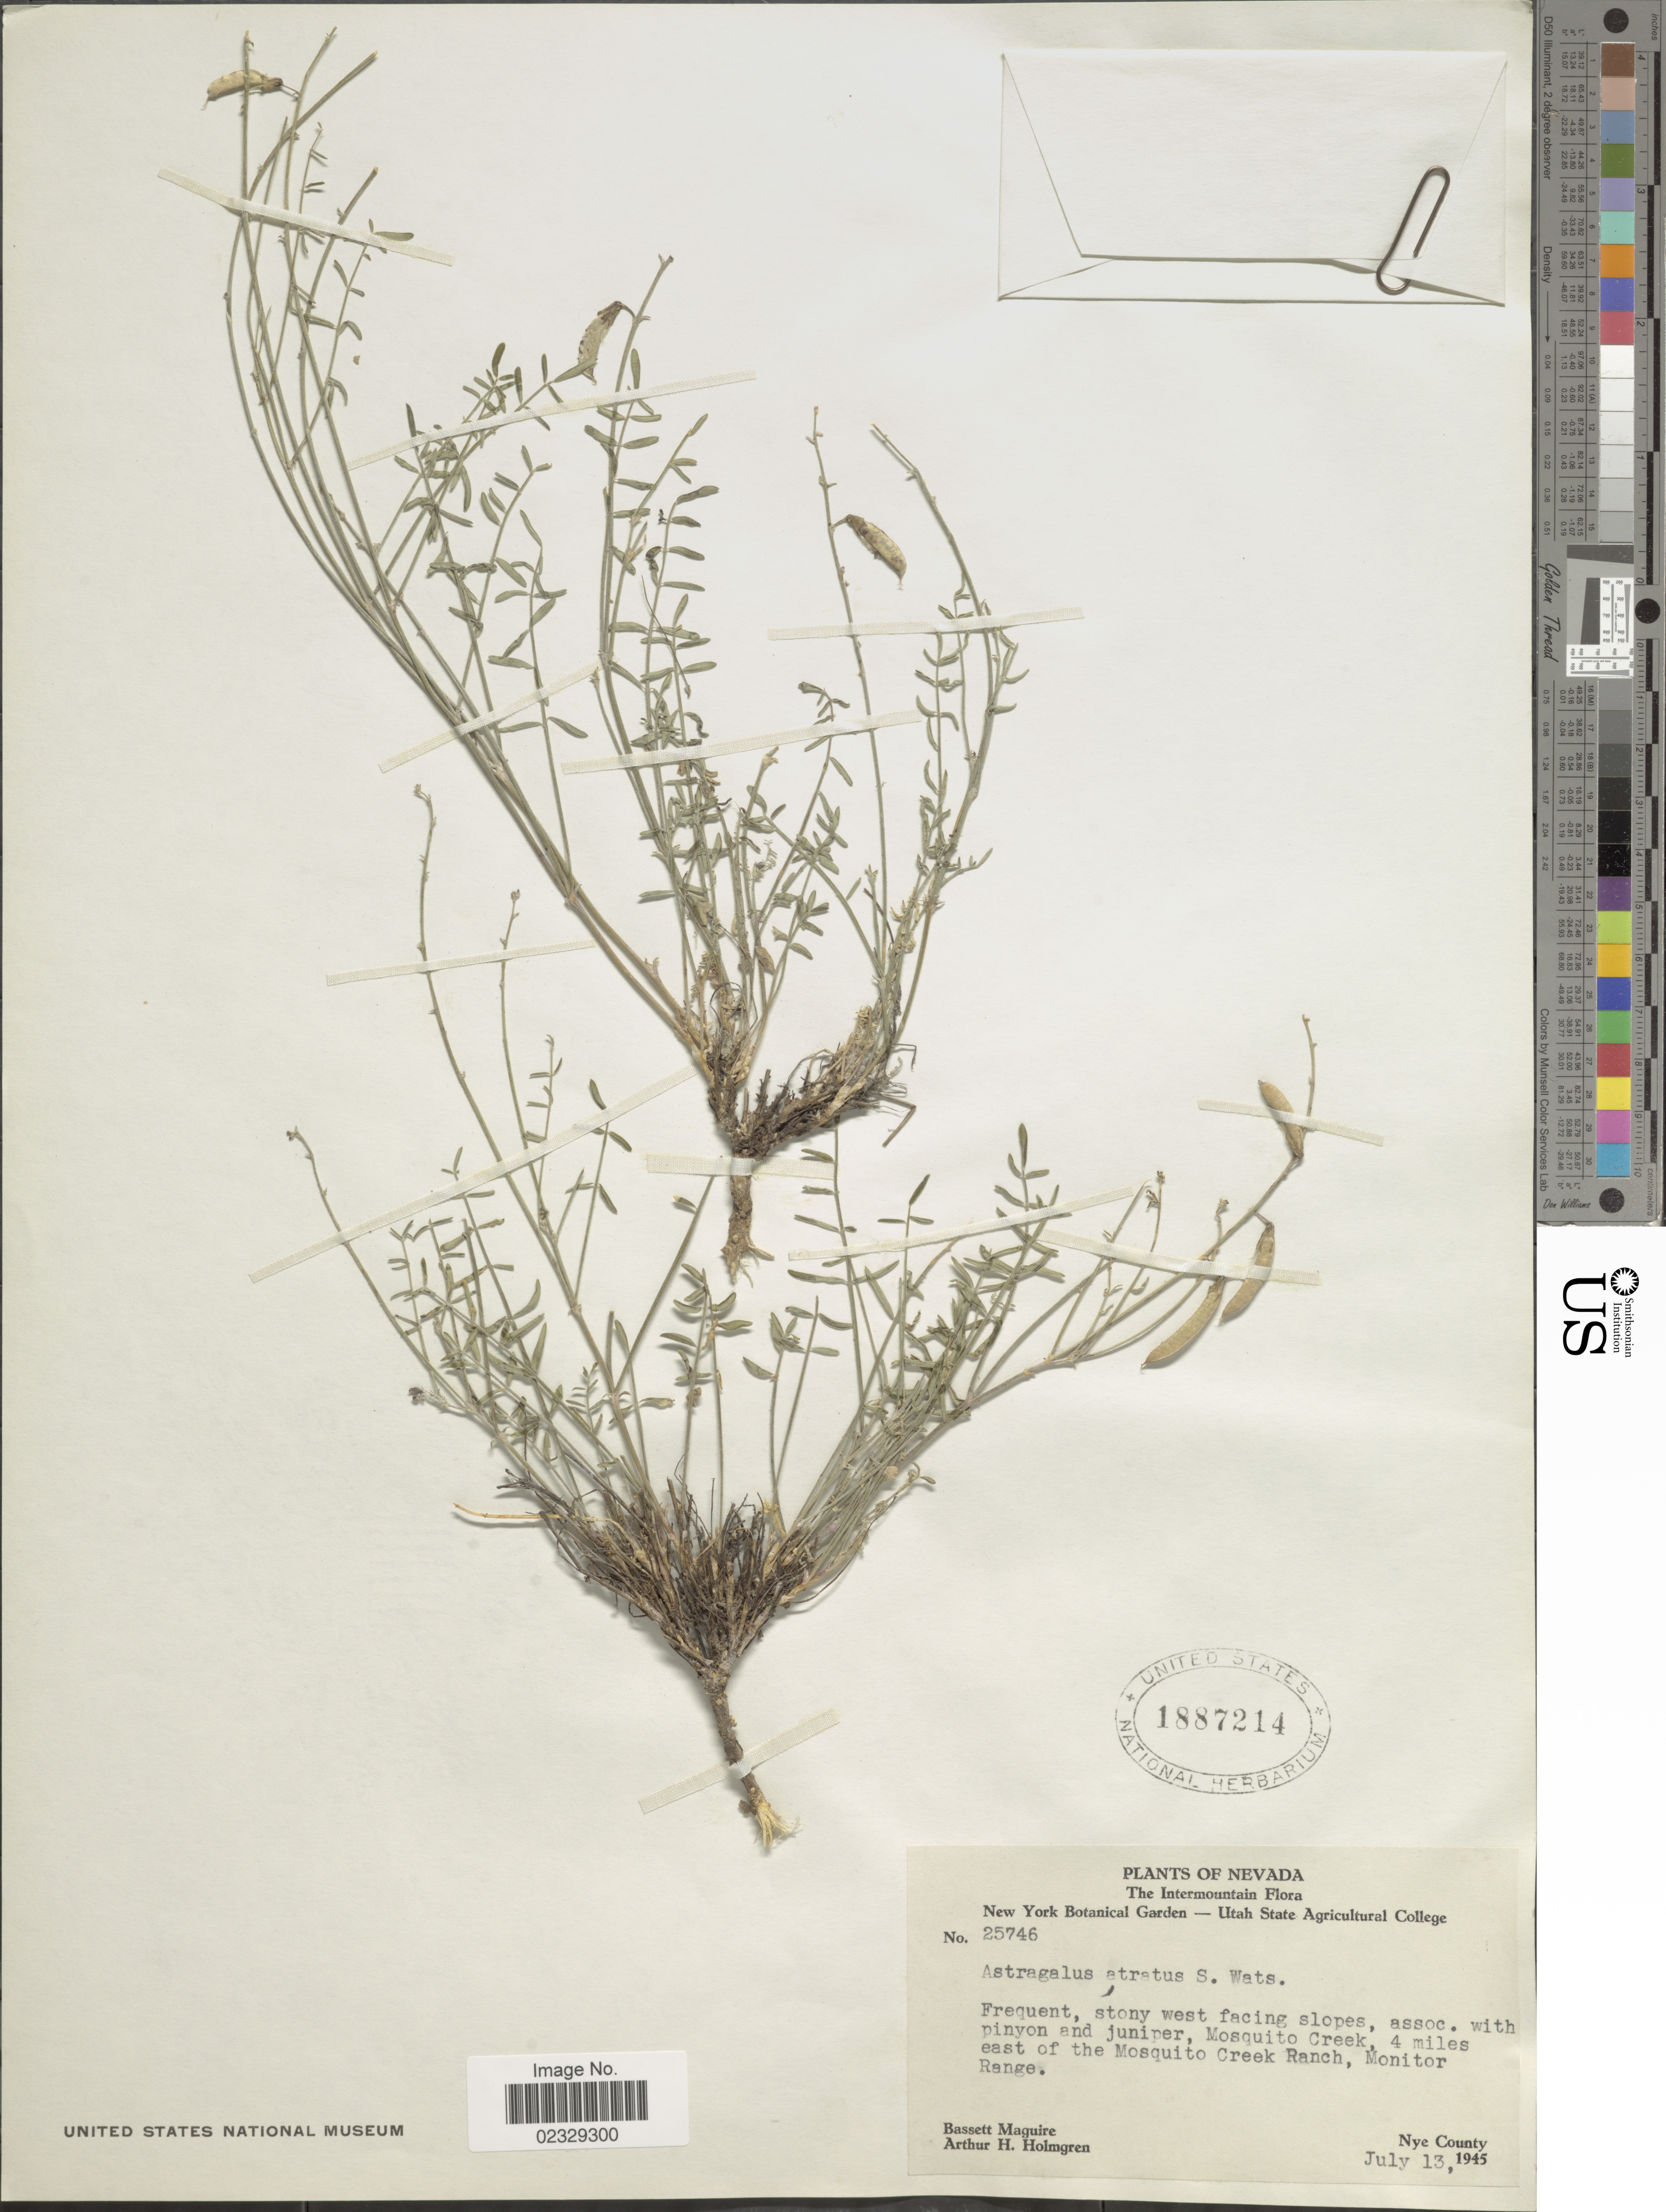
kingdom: Plantae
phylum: Tracheophyta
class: Magnoliopsida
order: Fabales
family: Fabaceae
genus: Astragalus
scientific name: Astragalus atratus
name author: S. Watson in C. King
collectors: B. Maguire & A. H. Holmgren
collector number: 25746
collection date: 1945-07-13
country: United States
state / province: Nevada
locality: The Intermountain, Frequent, stony west facing slopes, assoc. with pinyon and juniper, Mosquito Creek, 4 miles east of the Mosquito Creek Ranch, Monitor Range, Nye County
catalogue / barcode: US 1887214